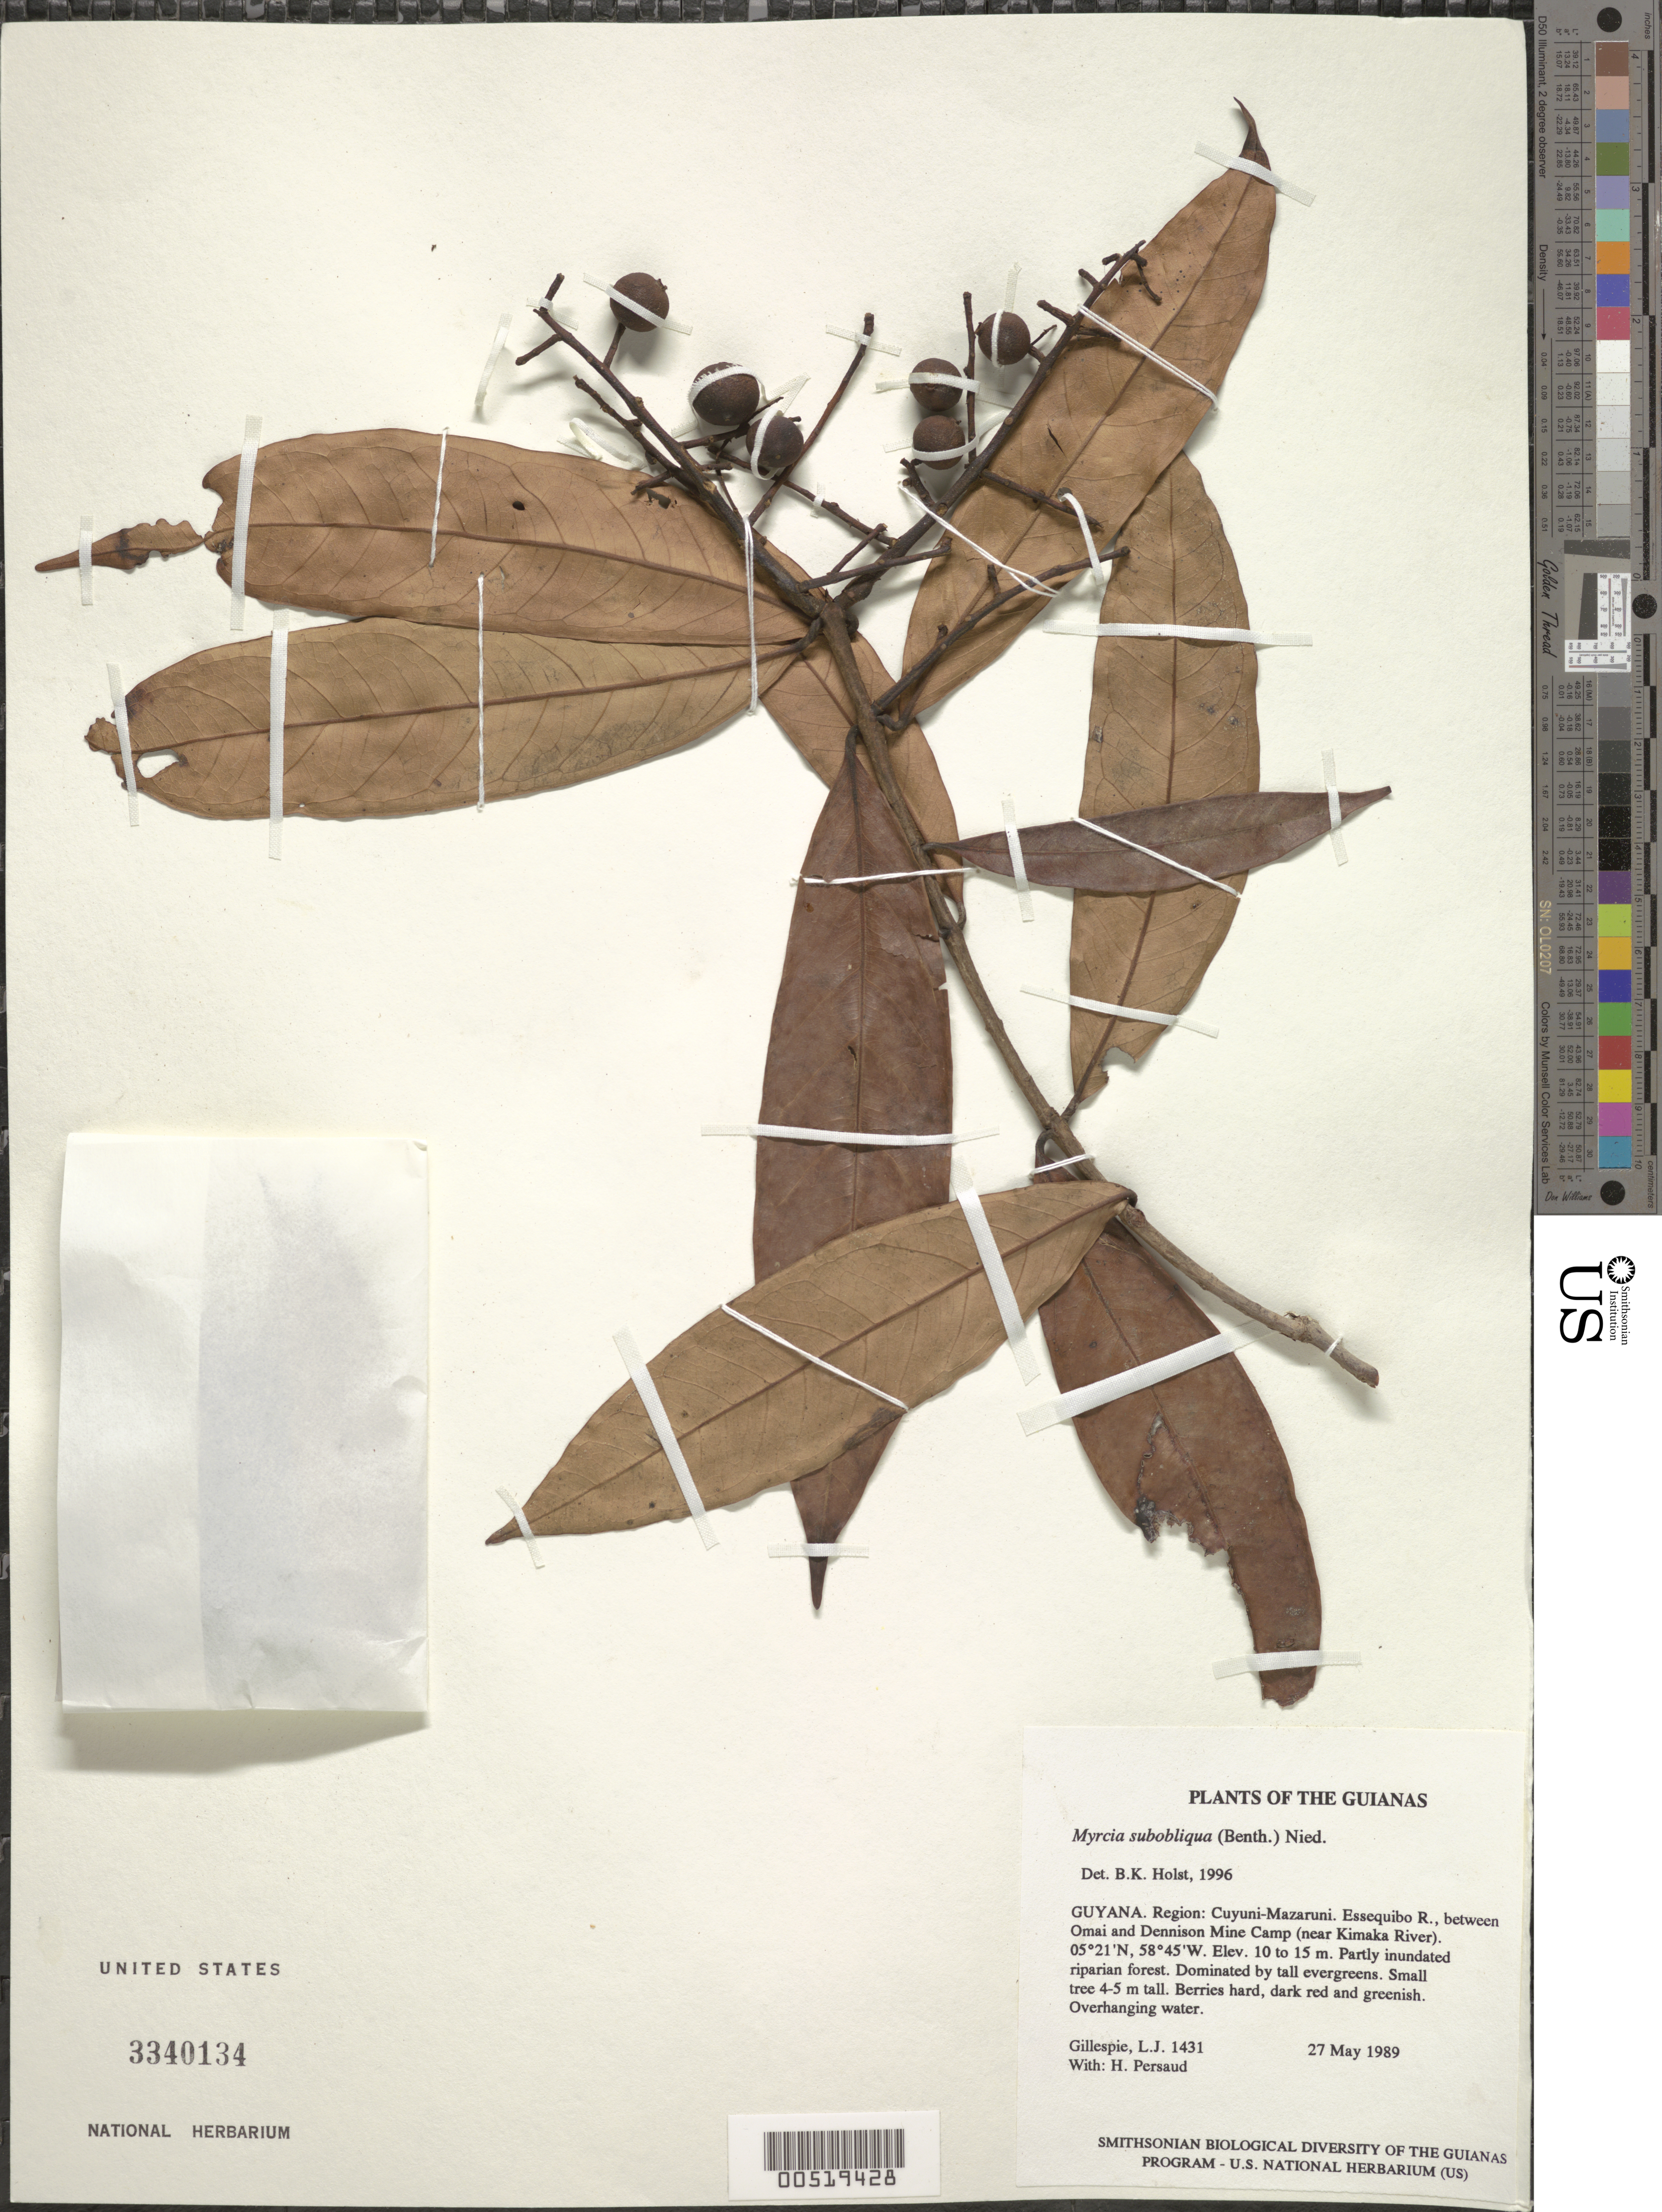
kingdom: Plantae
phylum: Tracheophyta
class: Magnoliopsida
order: Myrtales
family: Myrtaceae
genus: Myrcia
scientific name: Myrcia subobliqua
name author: (Benth.) Neidenzu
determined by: Holst, Bruce K.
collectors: L. J. Gillespie & H. Persaud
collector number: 1431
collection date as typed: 27 May 1989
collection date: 1989-05-27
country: Guyana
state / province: Cuyuni-Mazaruni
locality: Essequibo R., between Omai and Dennison Mine Camp (near Kumaka River)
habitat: Partly inundated riparian forest. Dominated by tall evergreens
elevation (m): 10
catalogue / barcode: US 3340134